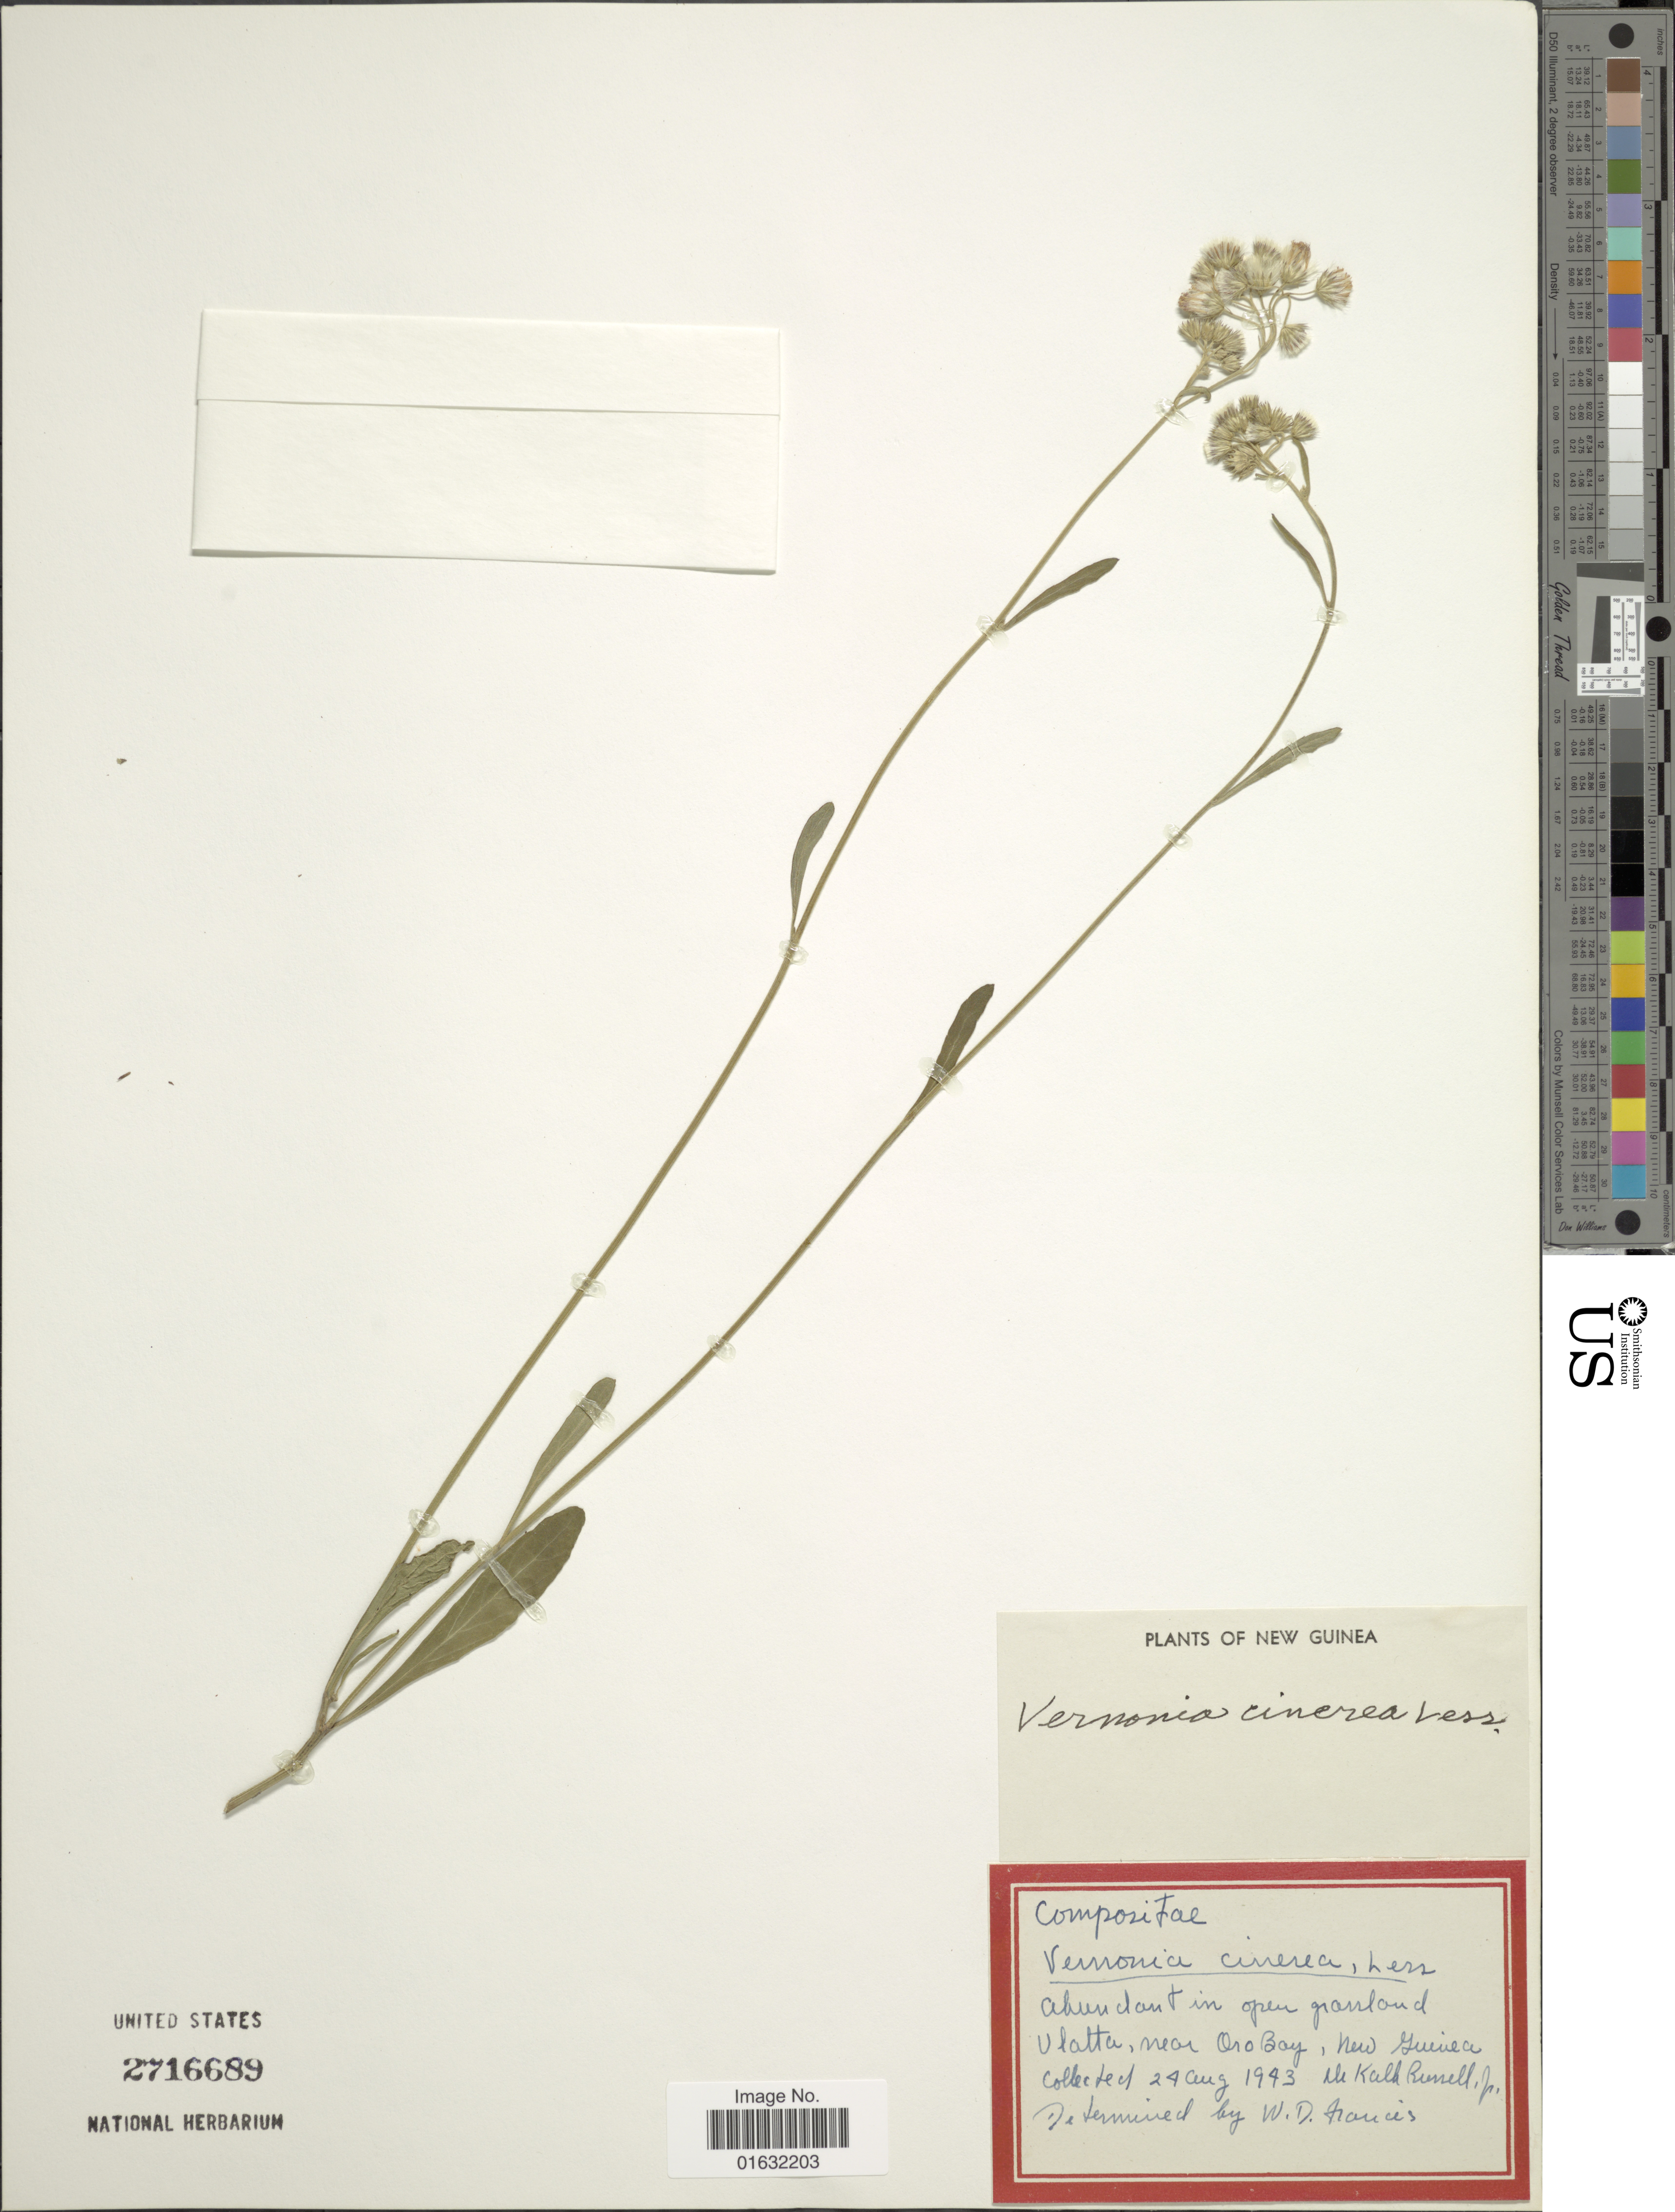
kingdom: Plantae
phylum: Tracheophyta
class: Magnoliopsida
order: Asterales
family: Asteraceae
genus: Cyanthillium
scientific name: Cyanthillium cinereum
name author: (L.) H. Rob.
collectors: D. K. Russell Jr.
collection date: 1993-08-24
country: Papua New Guinea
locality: Ulatta, Near Oro Bay, New Guinea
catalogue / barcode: US 2716689